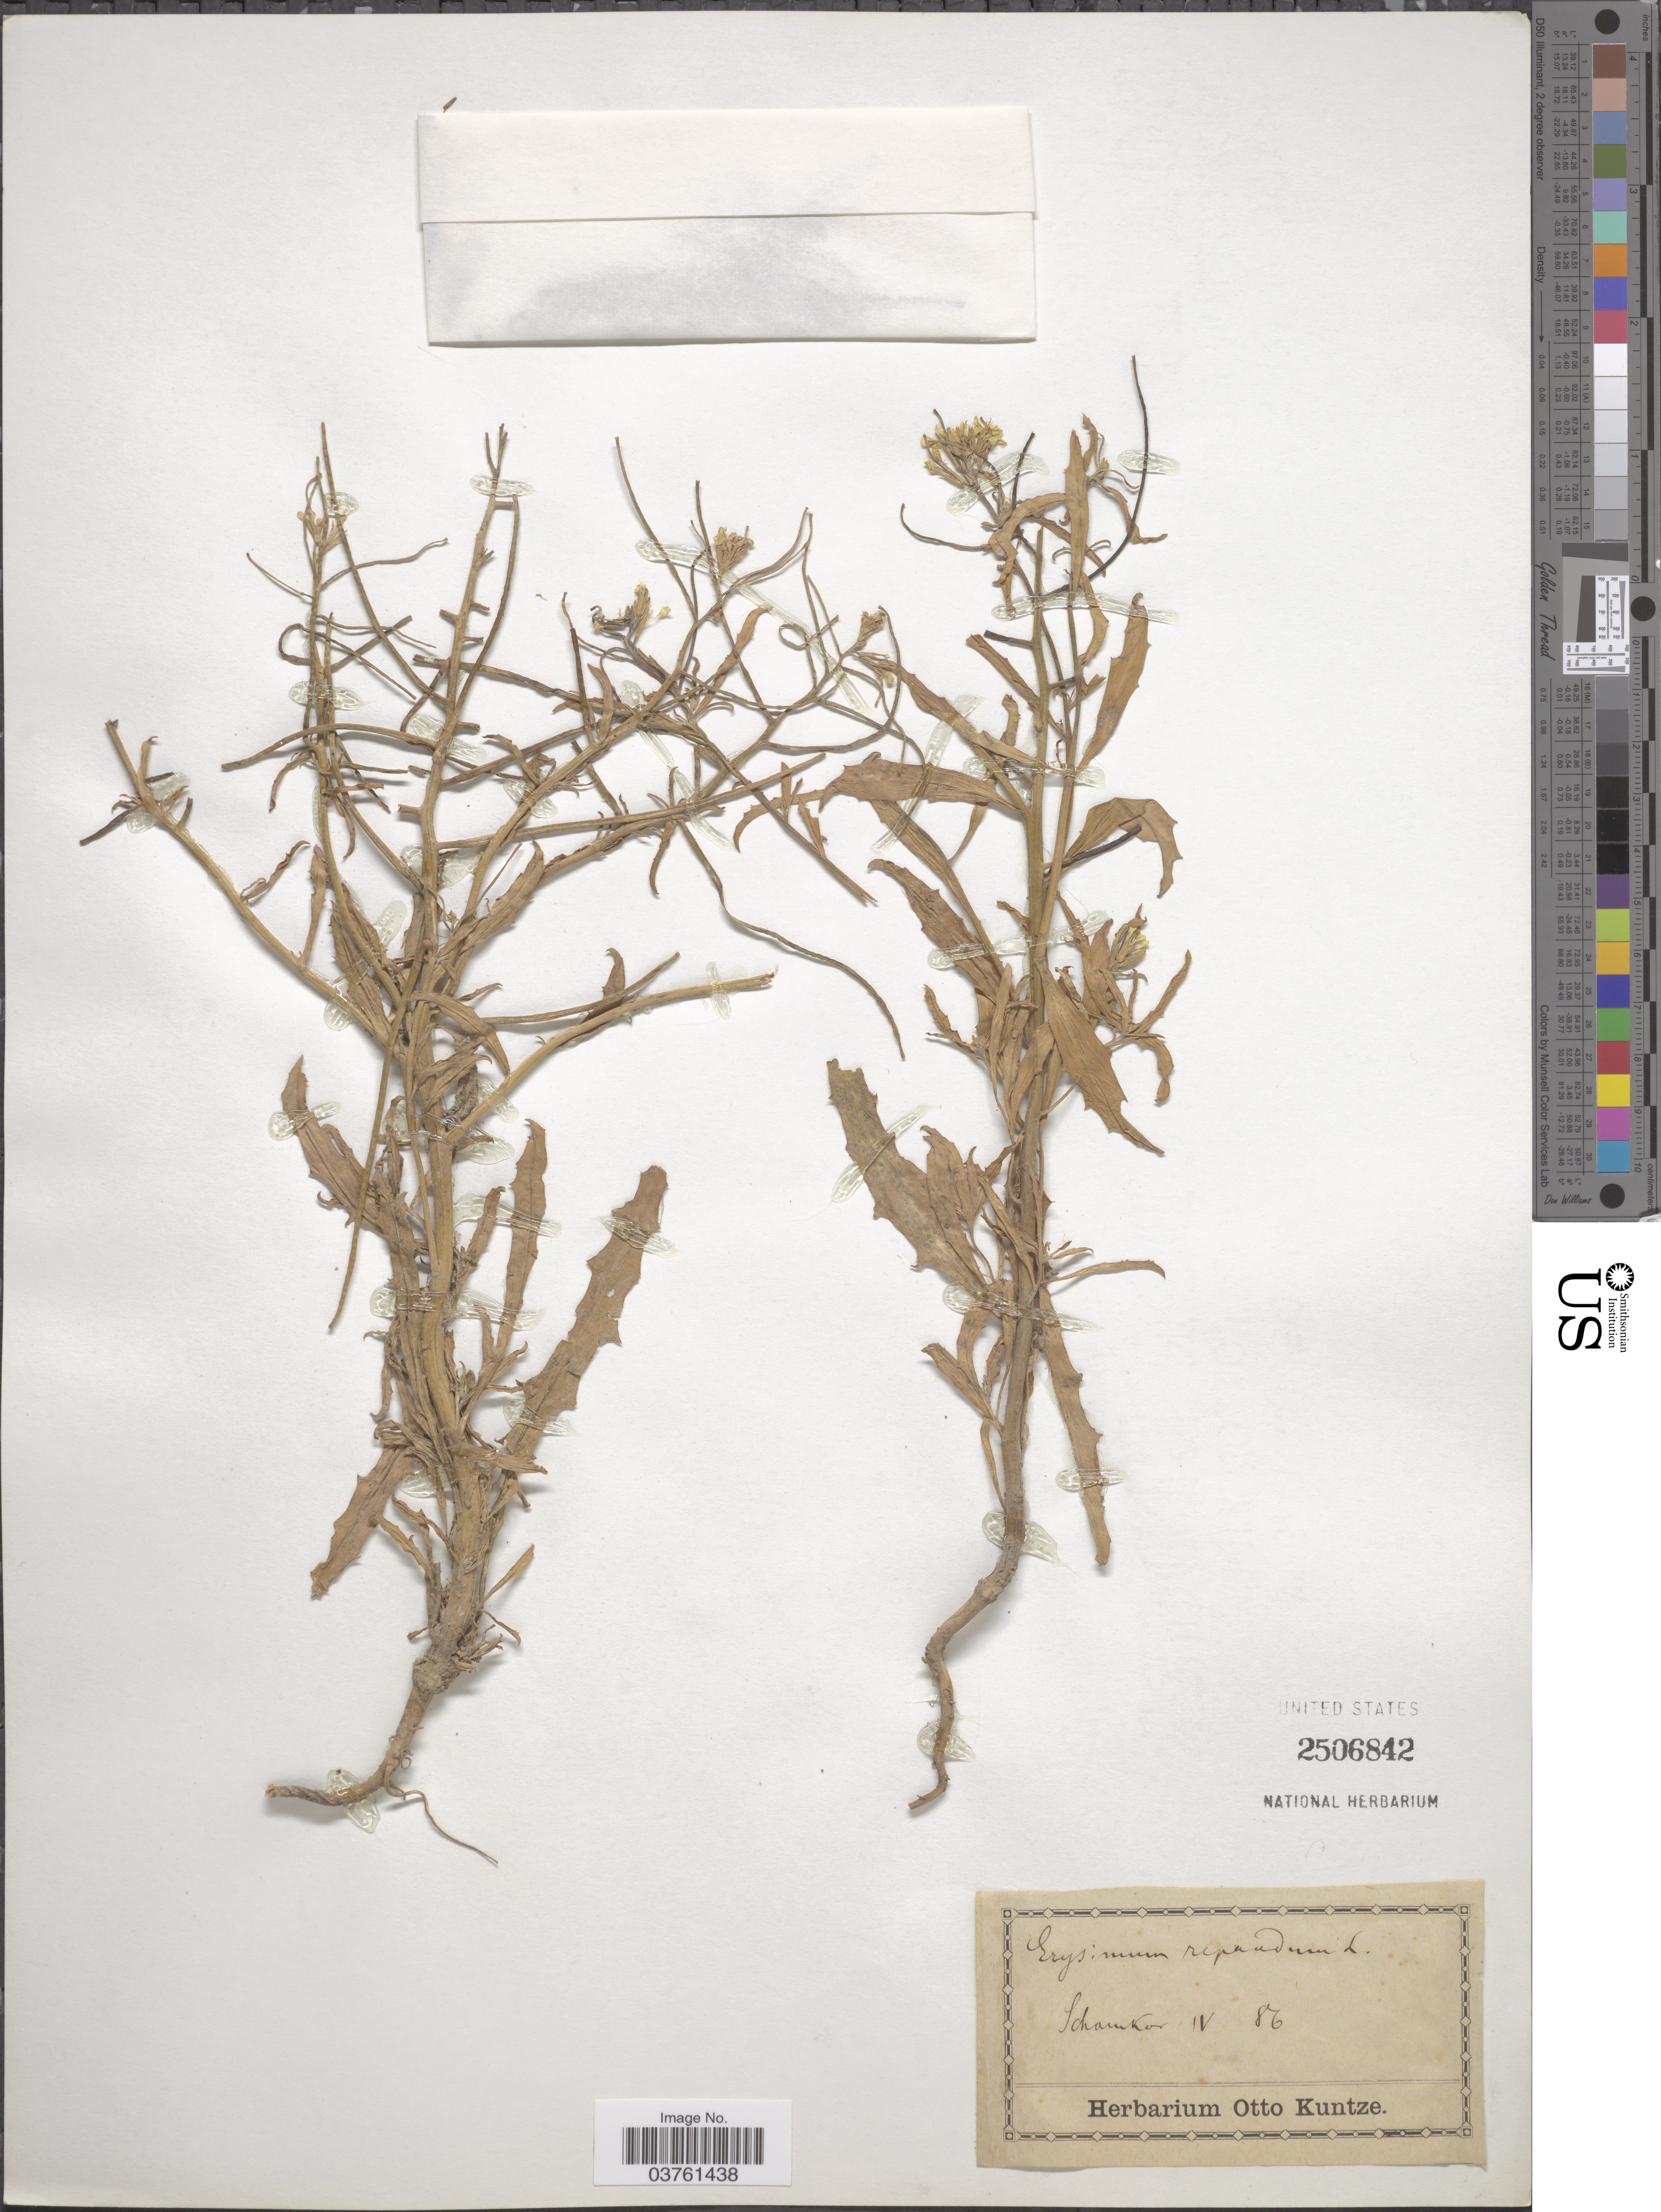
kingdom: Plantae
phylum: Tracheophyta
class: Magnoliopsida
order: Brassicales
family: Brassicaceae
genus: Erysimum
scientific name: Erysimum repandum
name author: L.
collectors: ex herb. Otto Kuntze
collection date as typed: Transcribed d/m/y: /4/86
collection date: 1886-04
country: Azerbaijan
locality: Schamkor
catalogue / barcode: US 2506842